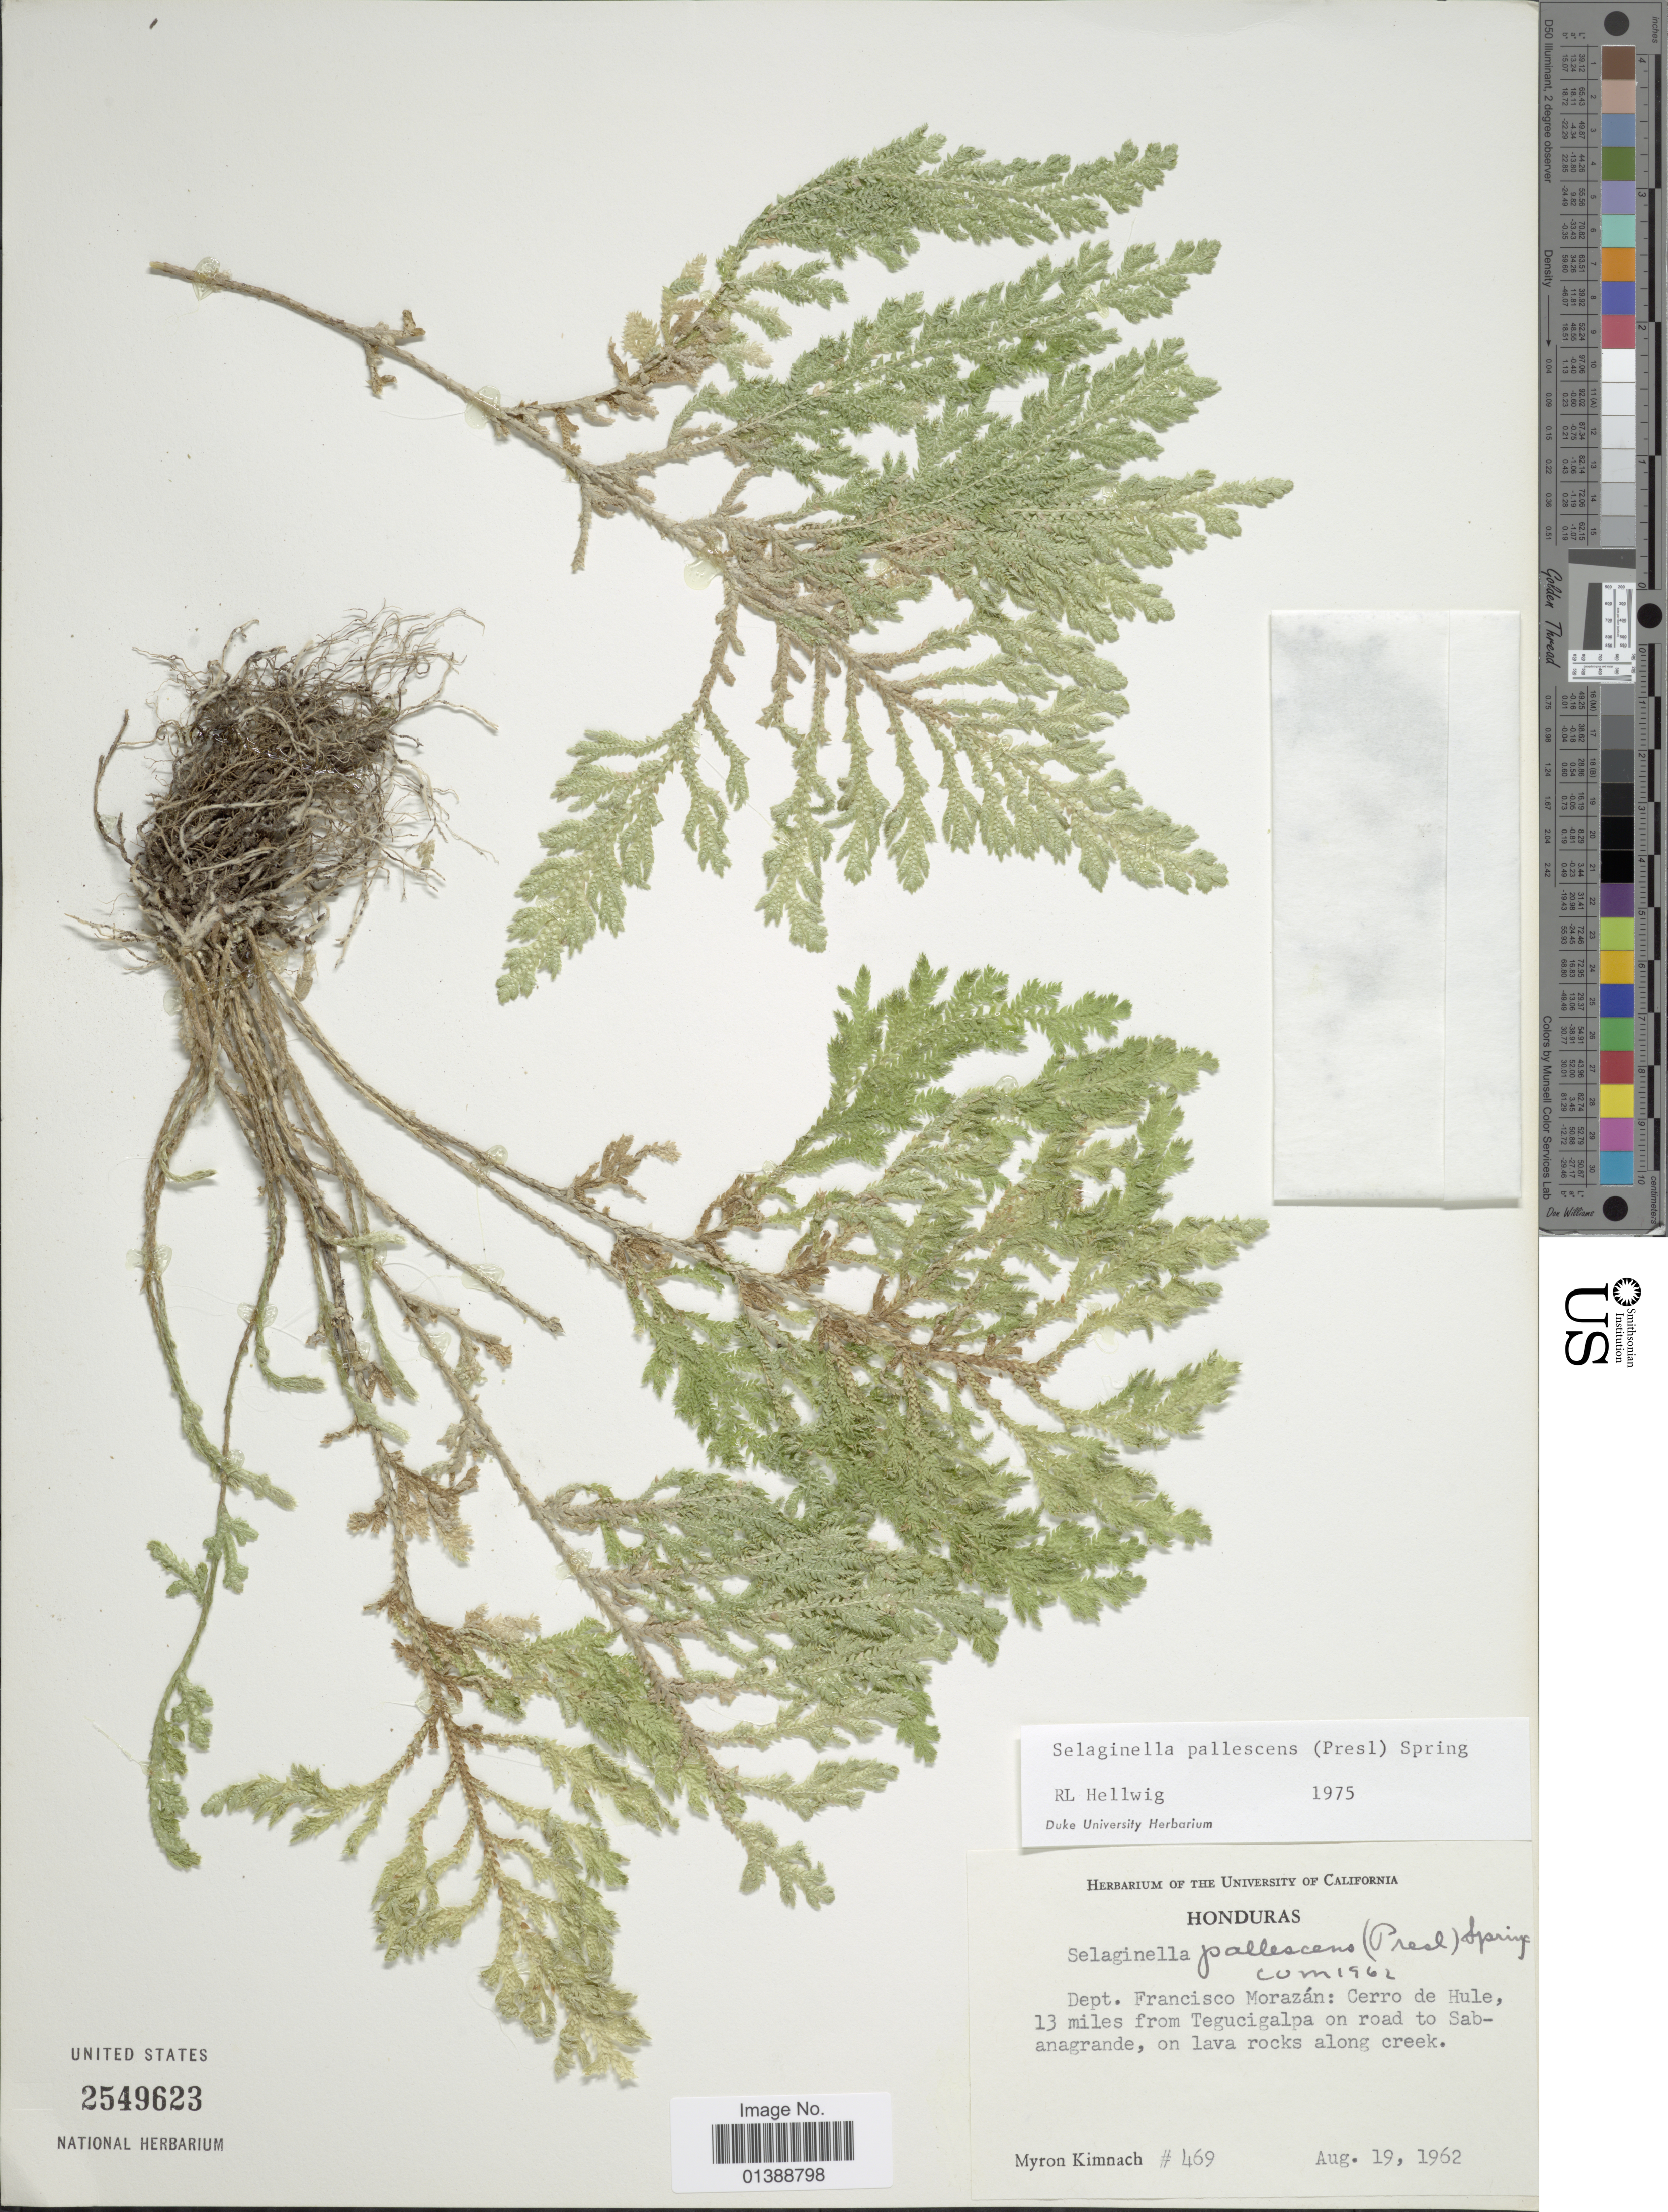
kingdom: Plantae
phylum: Tracheophyta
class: Lycopodiopsida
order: Selaginellales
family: Selaginellaceae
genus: Selaginella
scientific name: Selaginella pallescens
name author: (C. Presl) Spring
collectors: M. W. Kimnach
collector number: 469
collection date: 1962-08-19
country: Honduras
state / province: Fco. Morazán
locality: Cerro de HUle, 13 miles from Tegucigalpa on road to Sabanagrande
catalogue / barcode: US 2549623